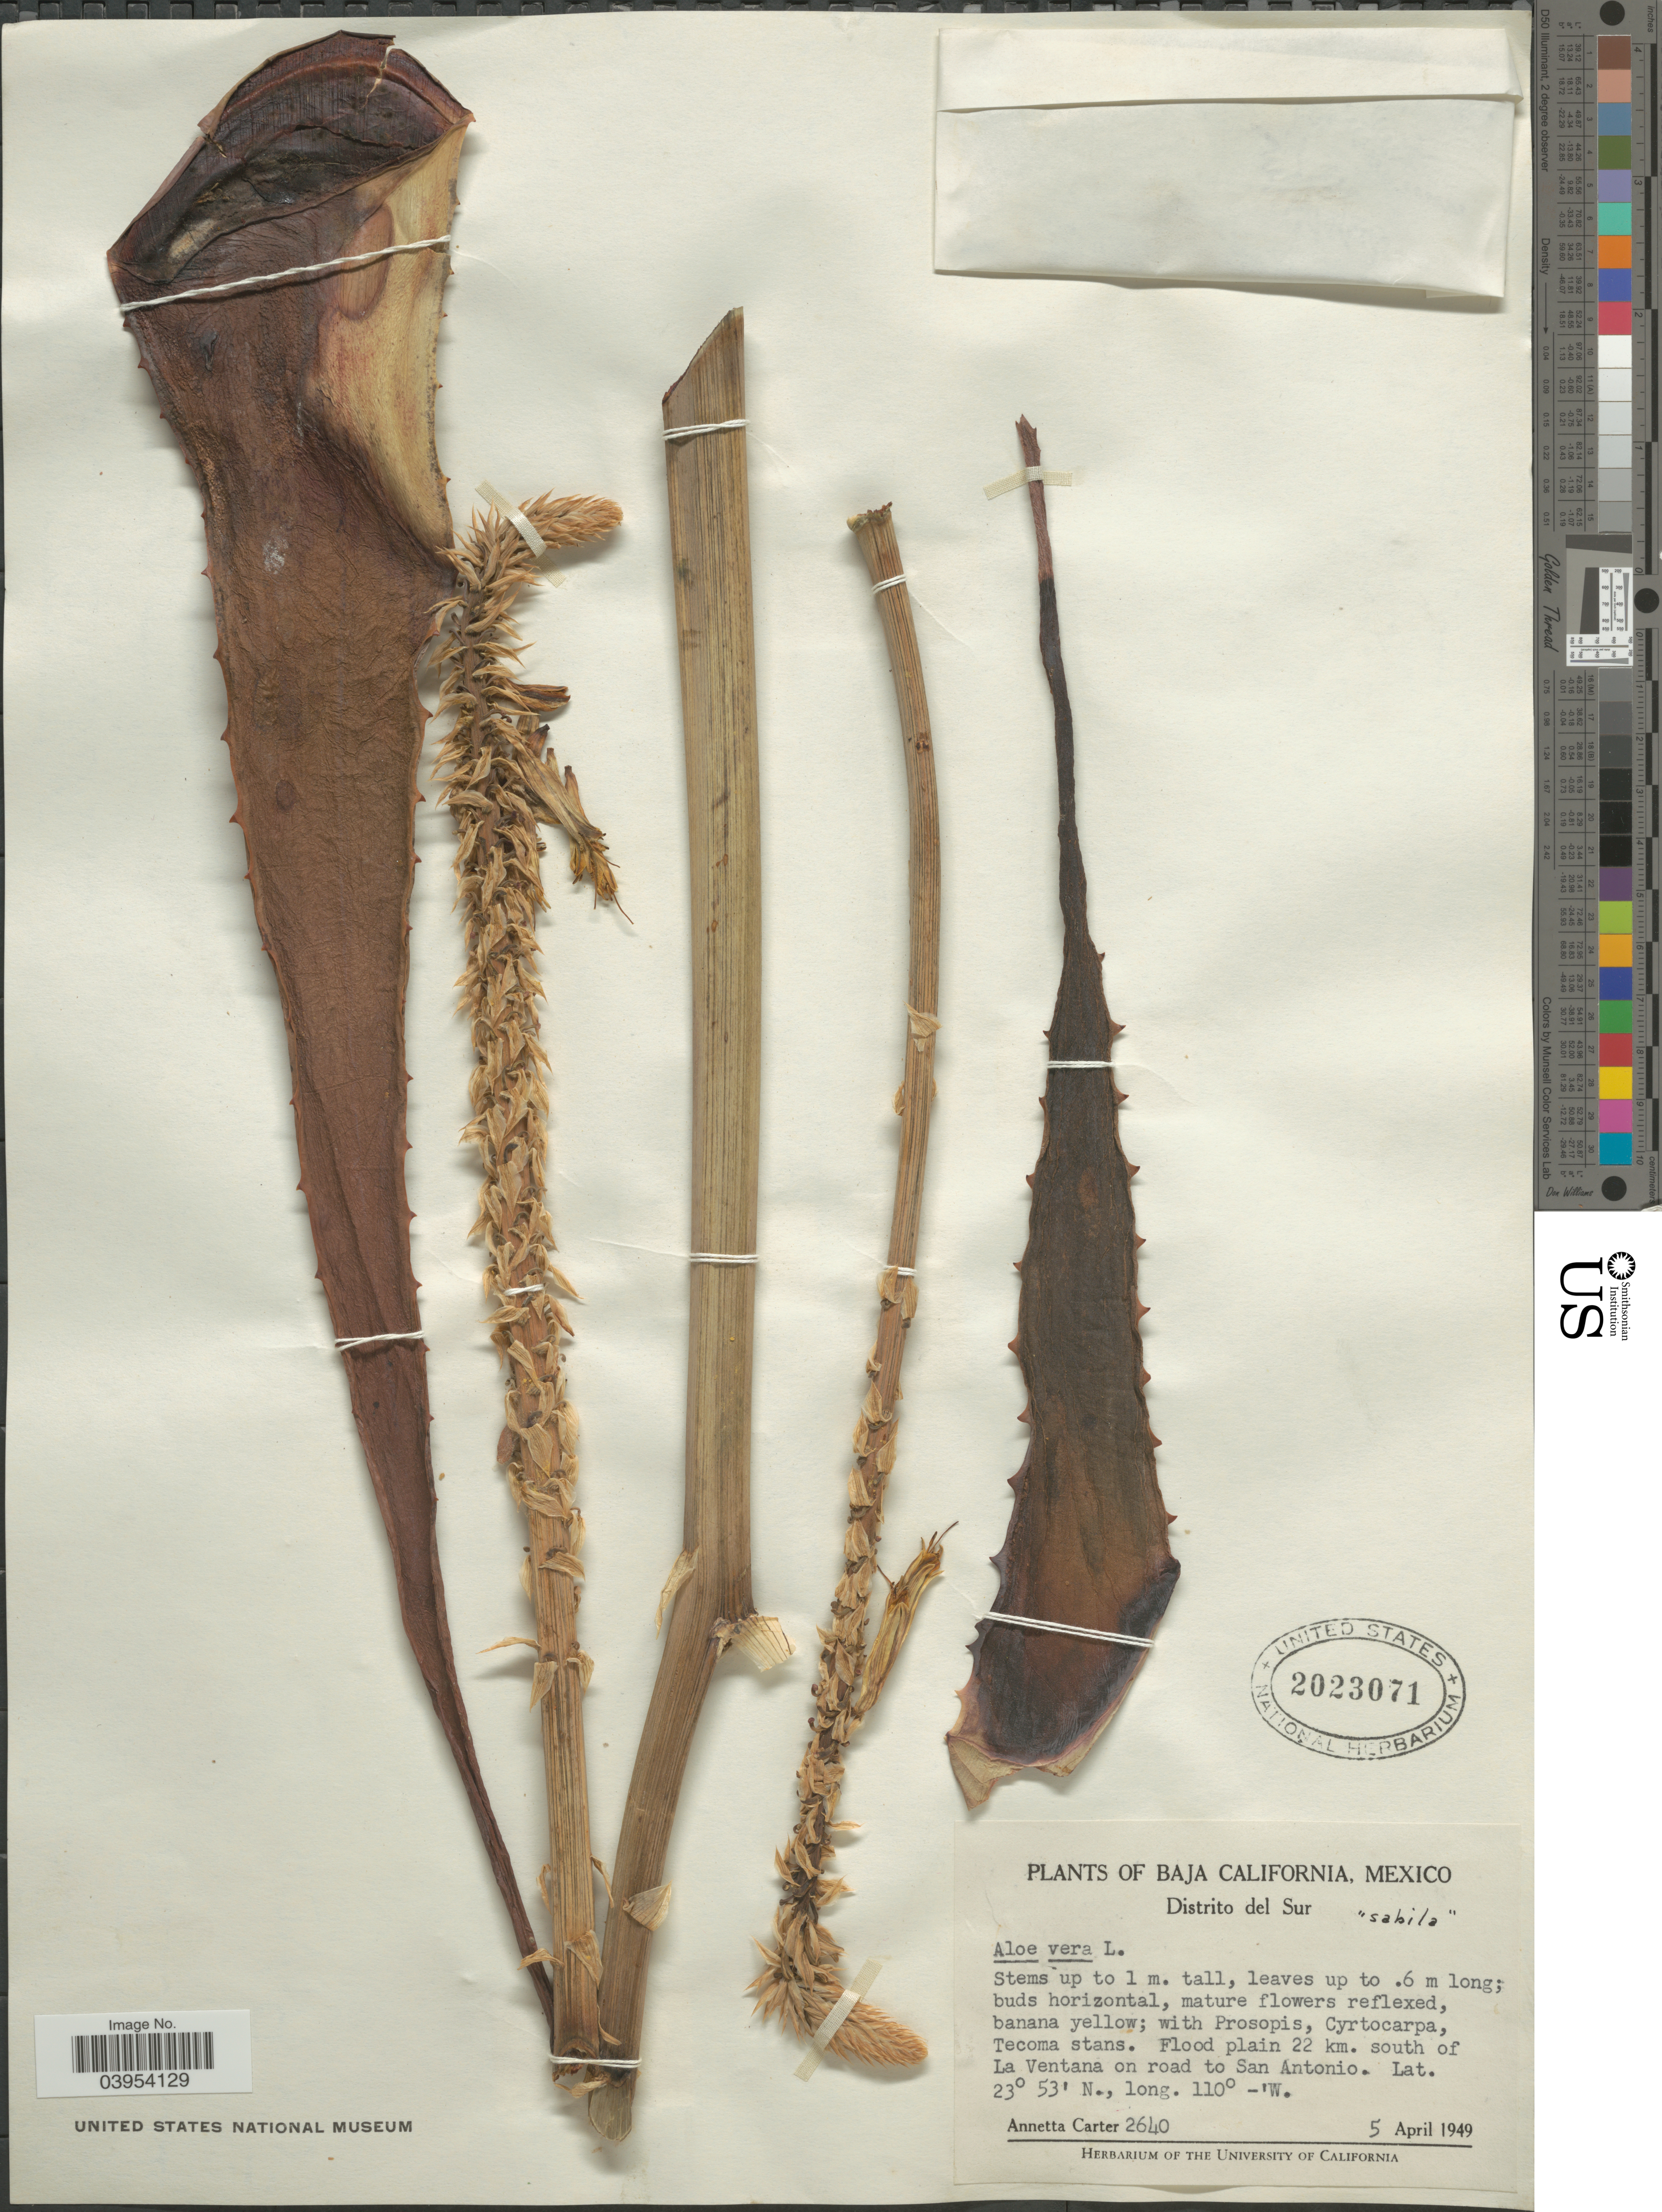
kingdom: Plantae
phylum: Tracheophyta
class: Liliopsida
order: Asparagales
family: Asphodelaceae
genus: Aloe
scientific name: Aloe vera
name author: L.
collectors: A. Carter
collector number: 2640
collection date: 1949-04-05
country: Mexico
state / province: Baja California Sur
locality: Distrito del Sur. Flood plain 22 km. south of La Ventana on road to San Antonio.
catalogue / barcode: US 2023071